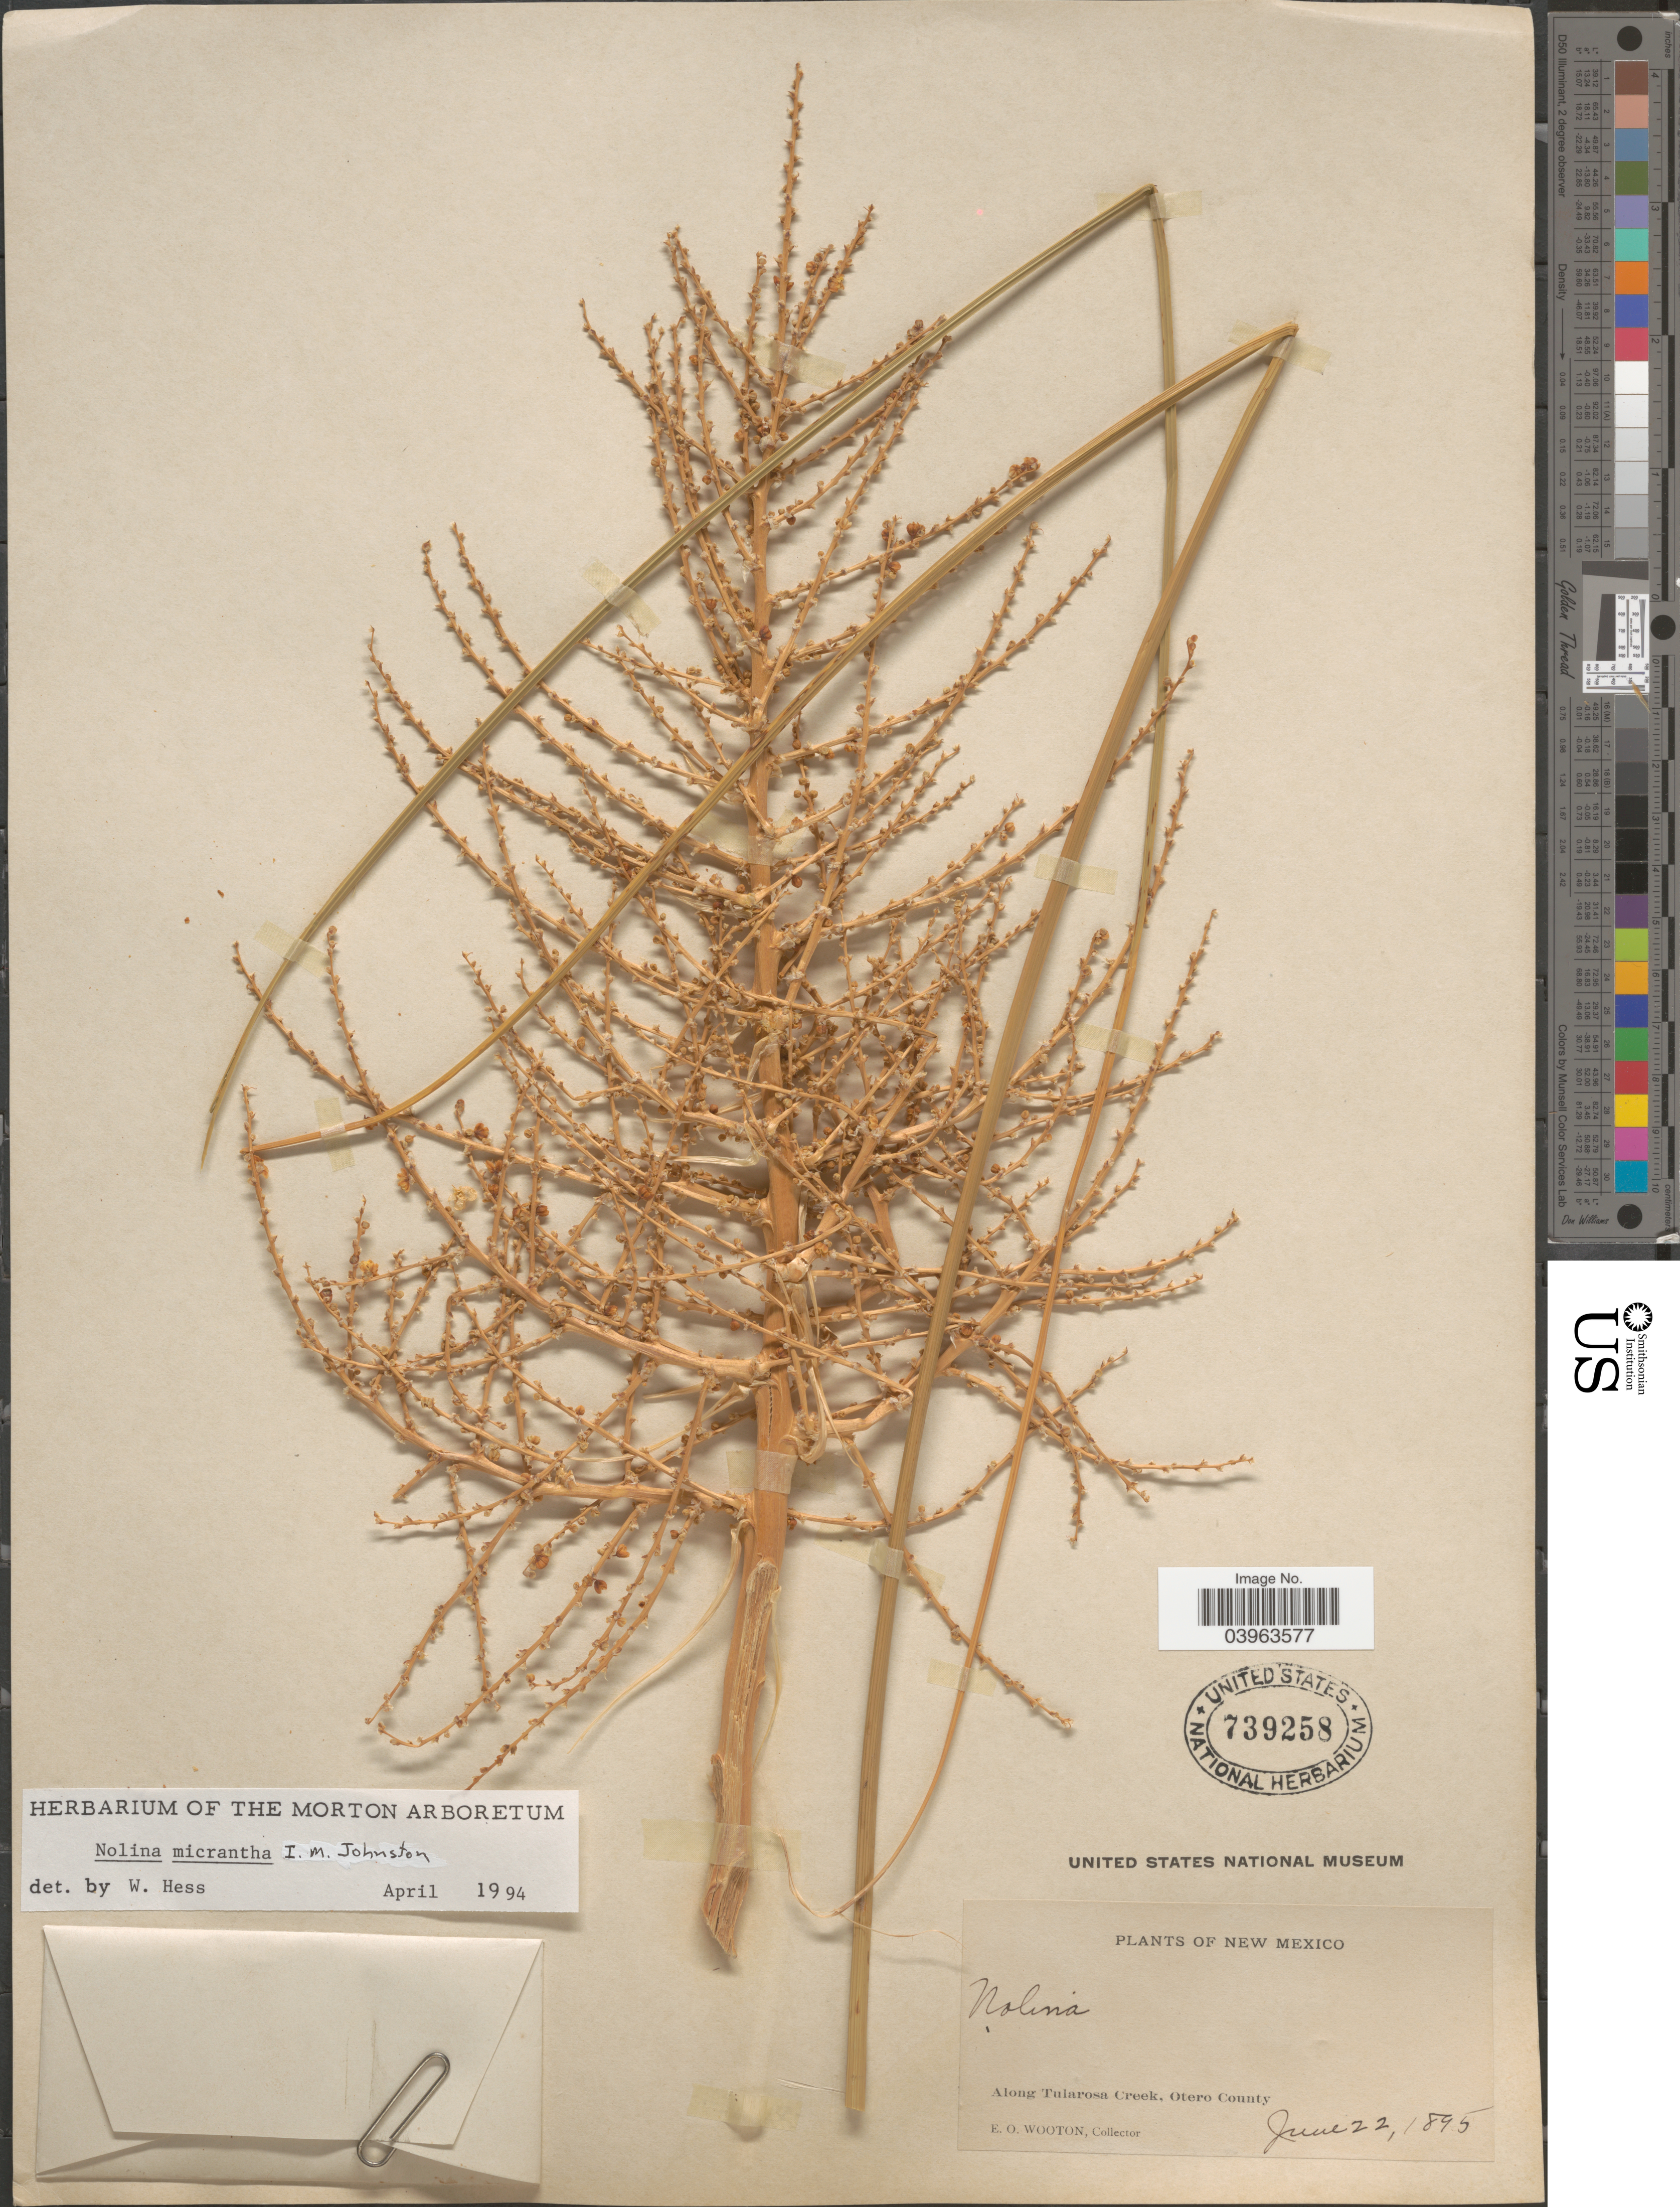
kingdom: Plantae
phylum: Tracheophyta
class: Liliopsida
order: Asparagales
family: Asparagaceae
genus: Nolina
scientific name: Nolina micrantha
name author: I.M. Johnst.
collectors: E. O. Wooton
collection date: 1895-06-22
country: United States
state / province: New Mexico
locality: Along Tularosa Creek, Otero County.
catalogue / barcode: US 739258